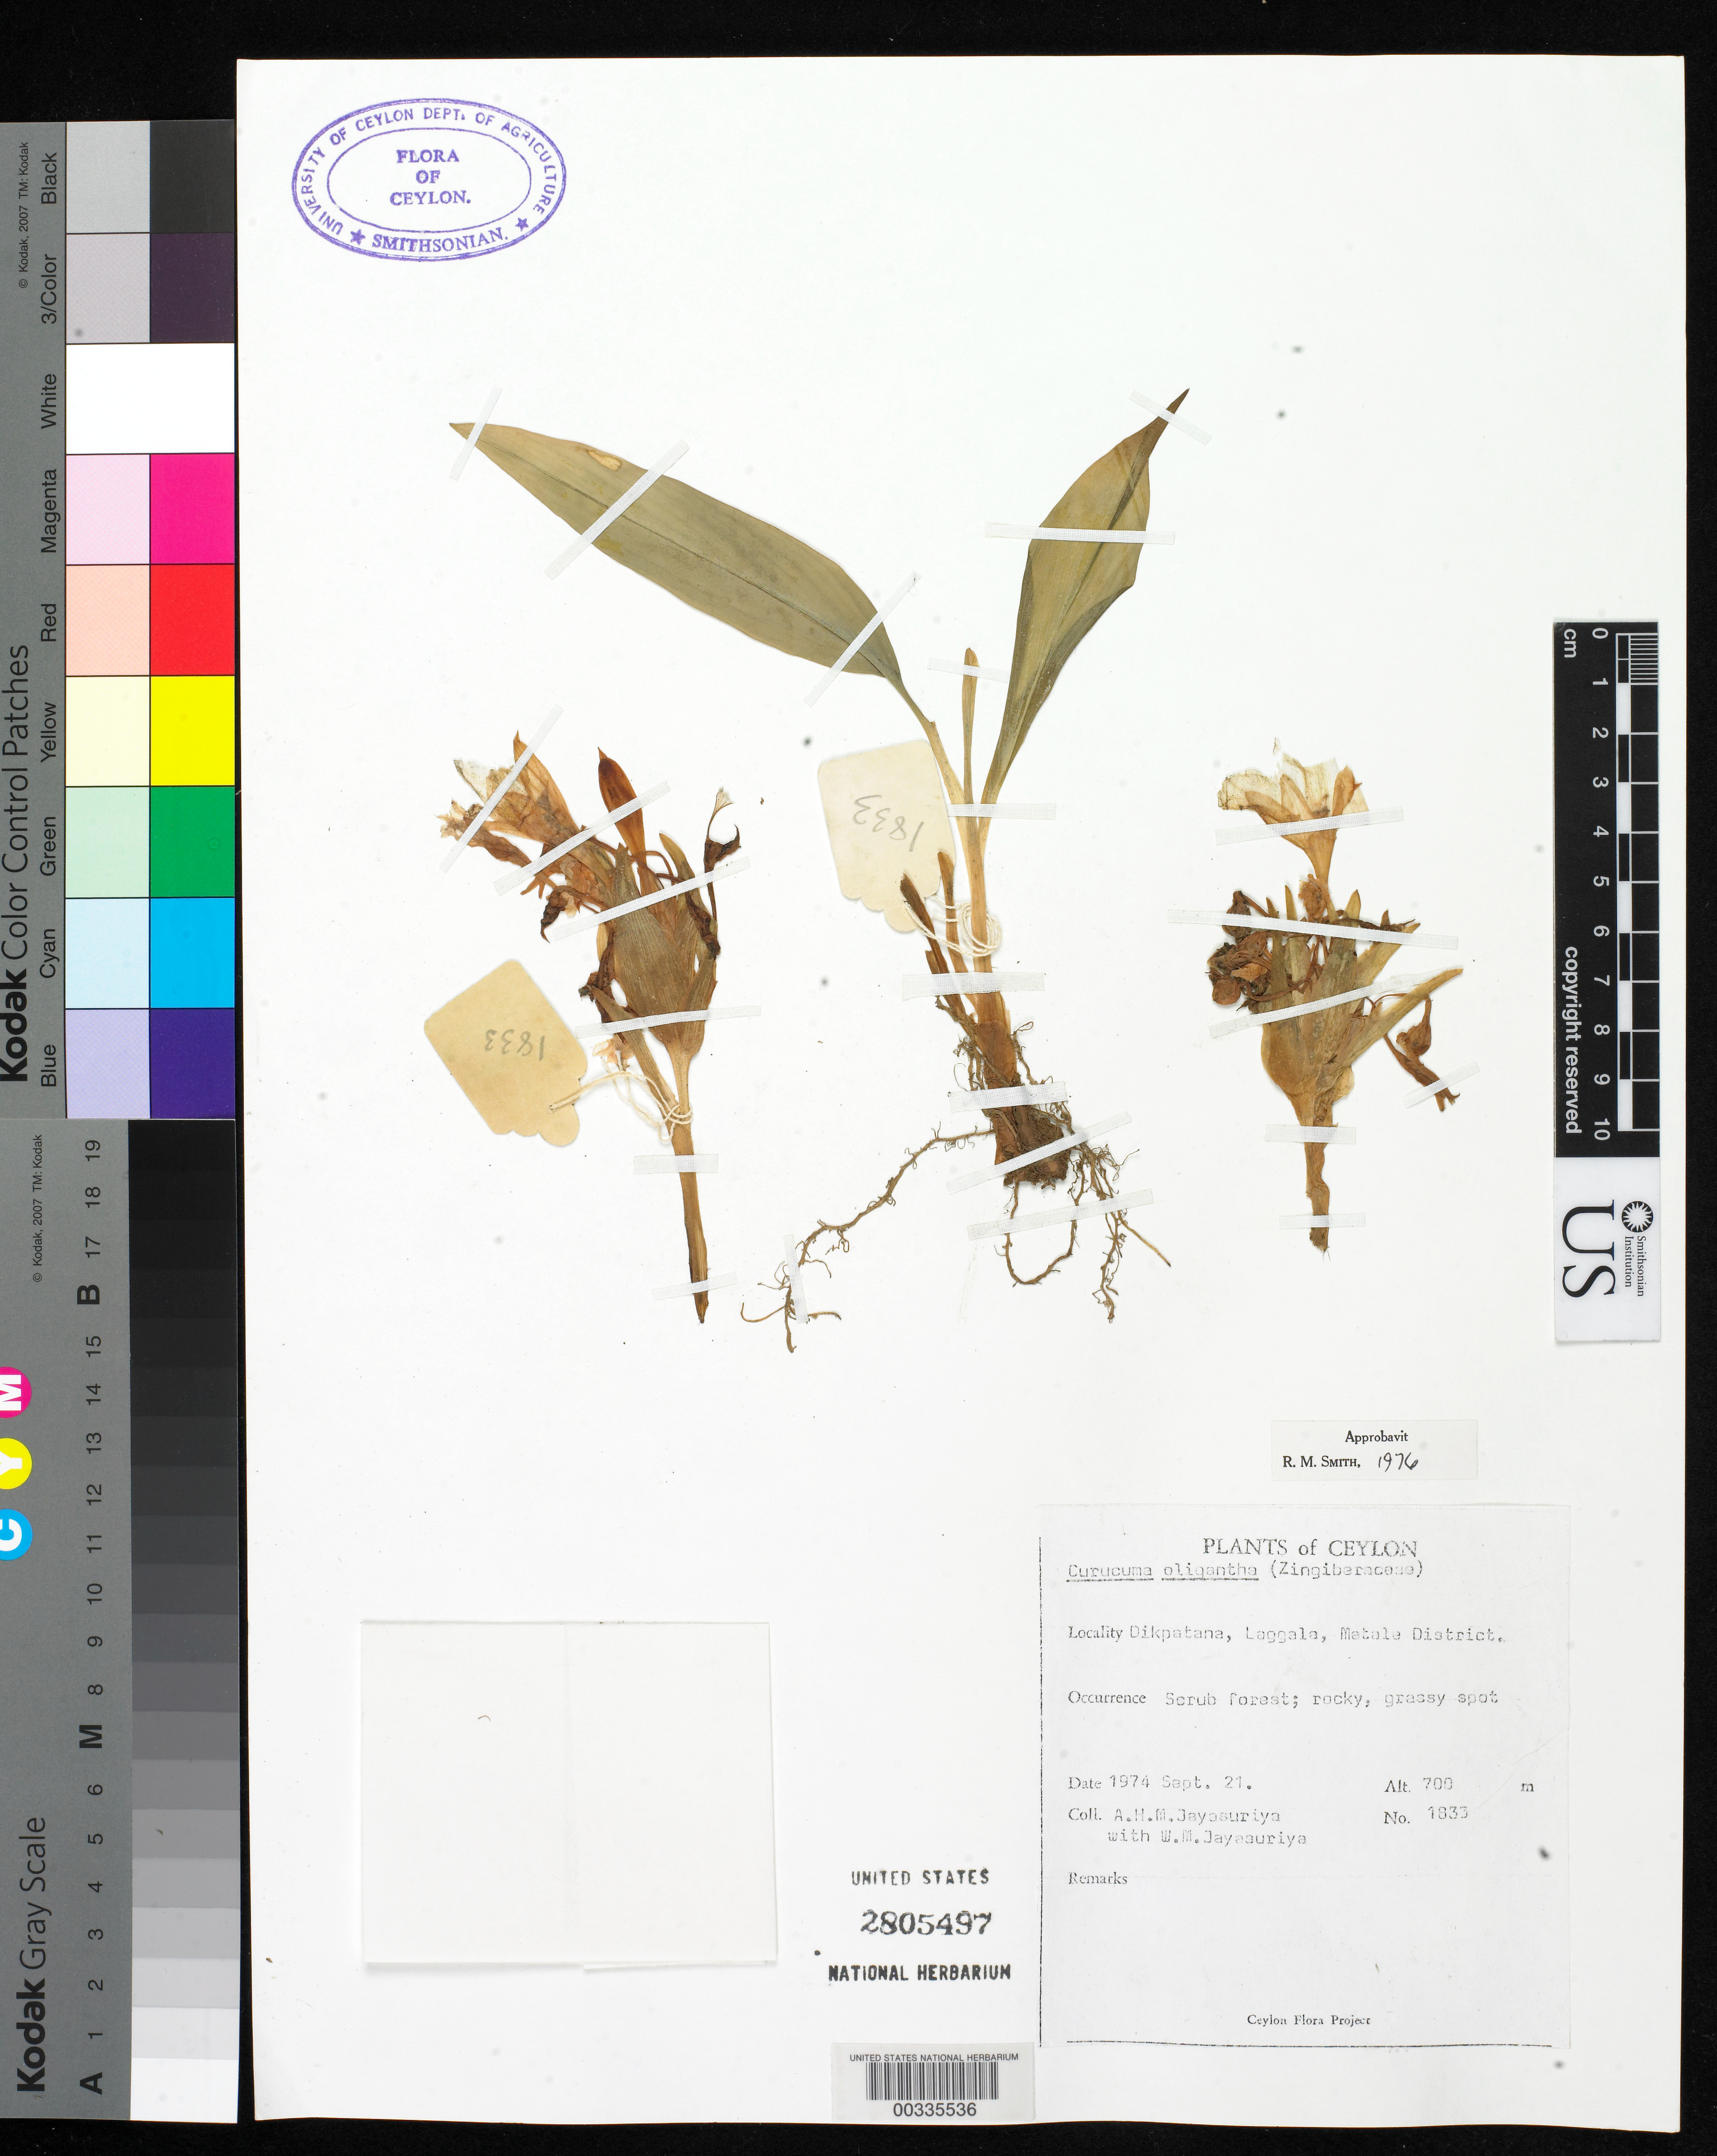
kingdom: Plantae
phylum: Tracheophyta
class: Liliopsida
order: Zingiberales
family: Zingiberaceae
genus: Curcuma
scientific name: Curcuma oligantha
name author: Trimen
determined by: Smith, R. M.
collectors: A. H. Jayasuriya & W. M. Jayasuriya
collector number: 1833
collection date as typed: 21 Sep 1974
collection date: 1974-09-21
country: Sri Lanka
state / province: Central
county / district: Matale Dist.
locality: Dikpatana, laggale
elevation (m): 700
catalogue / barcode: US 2805497